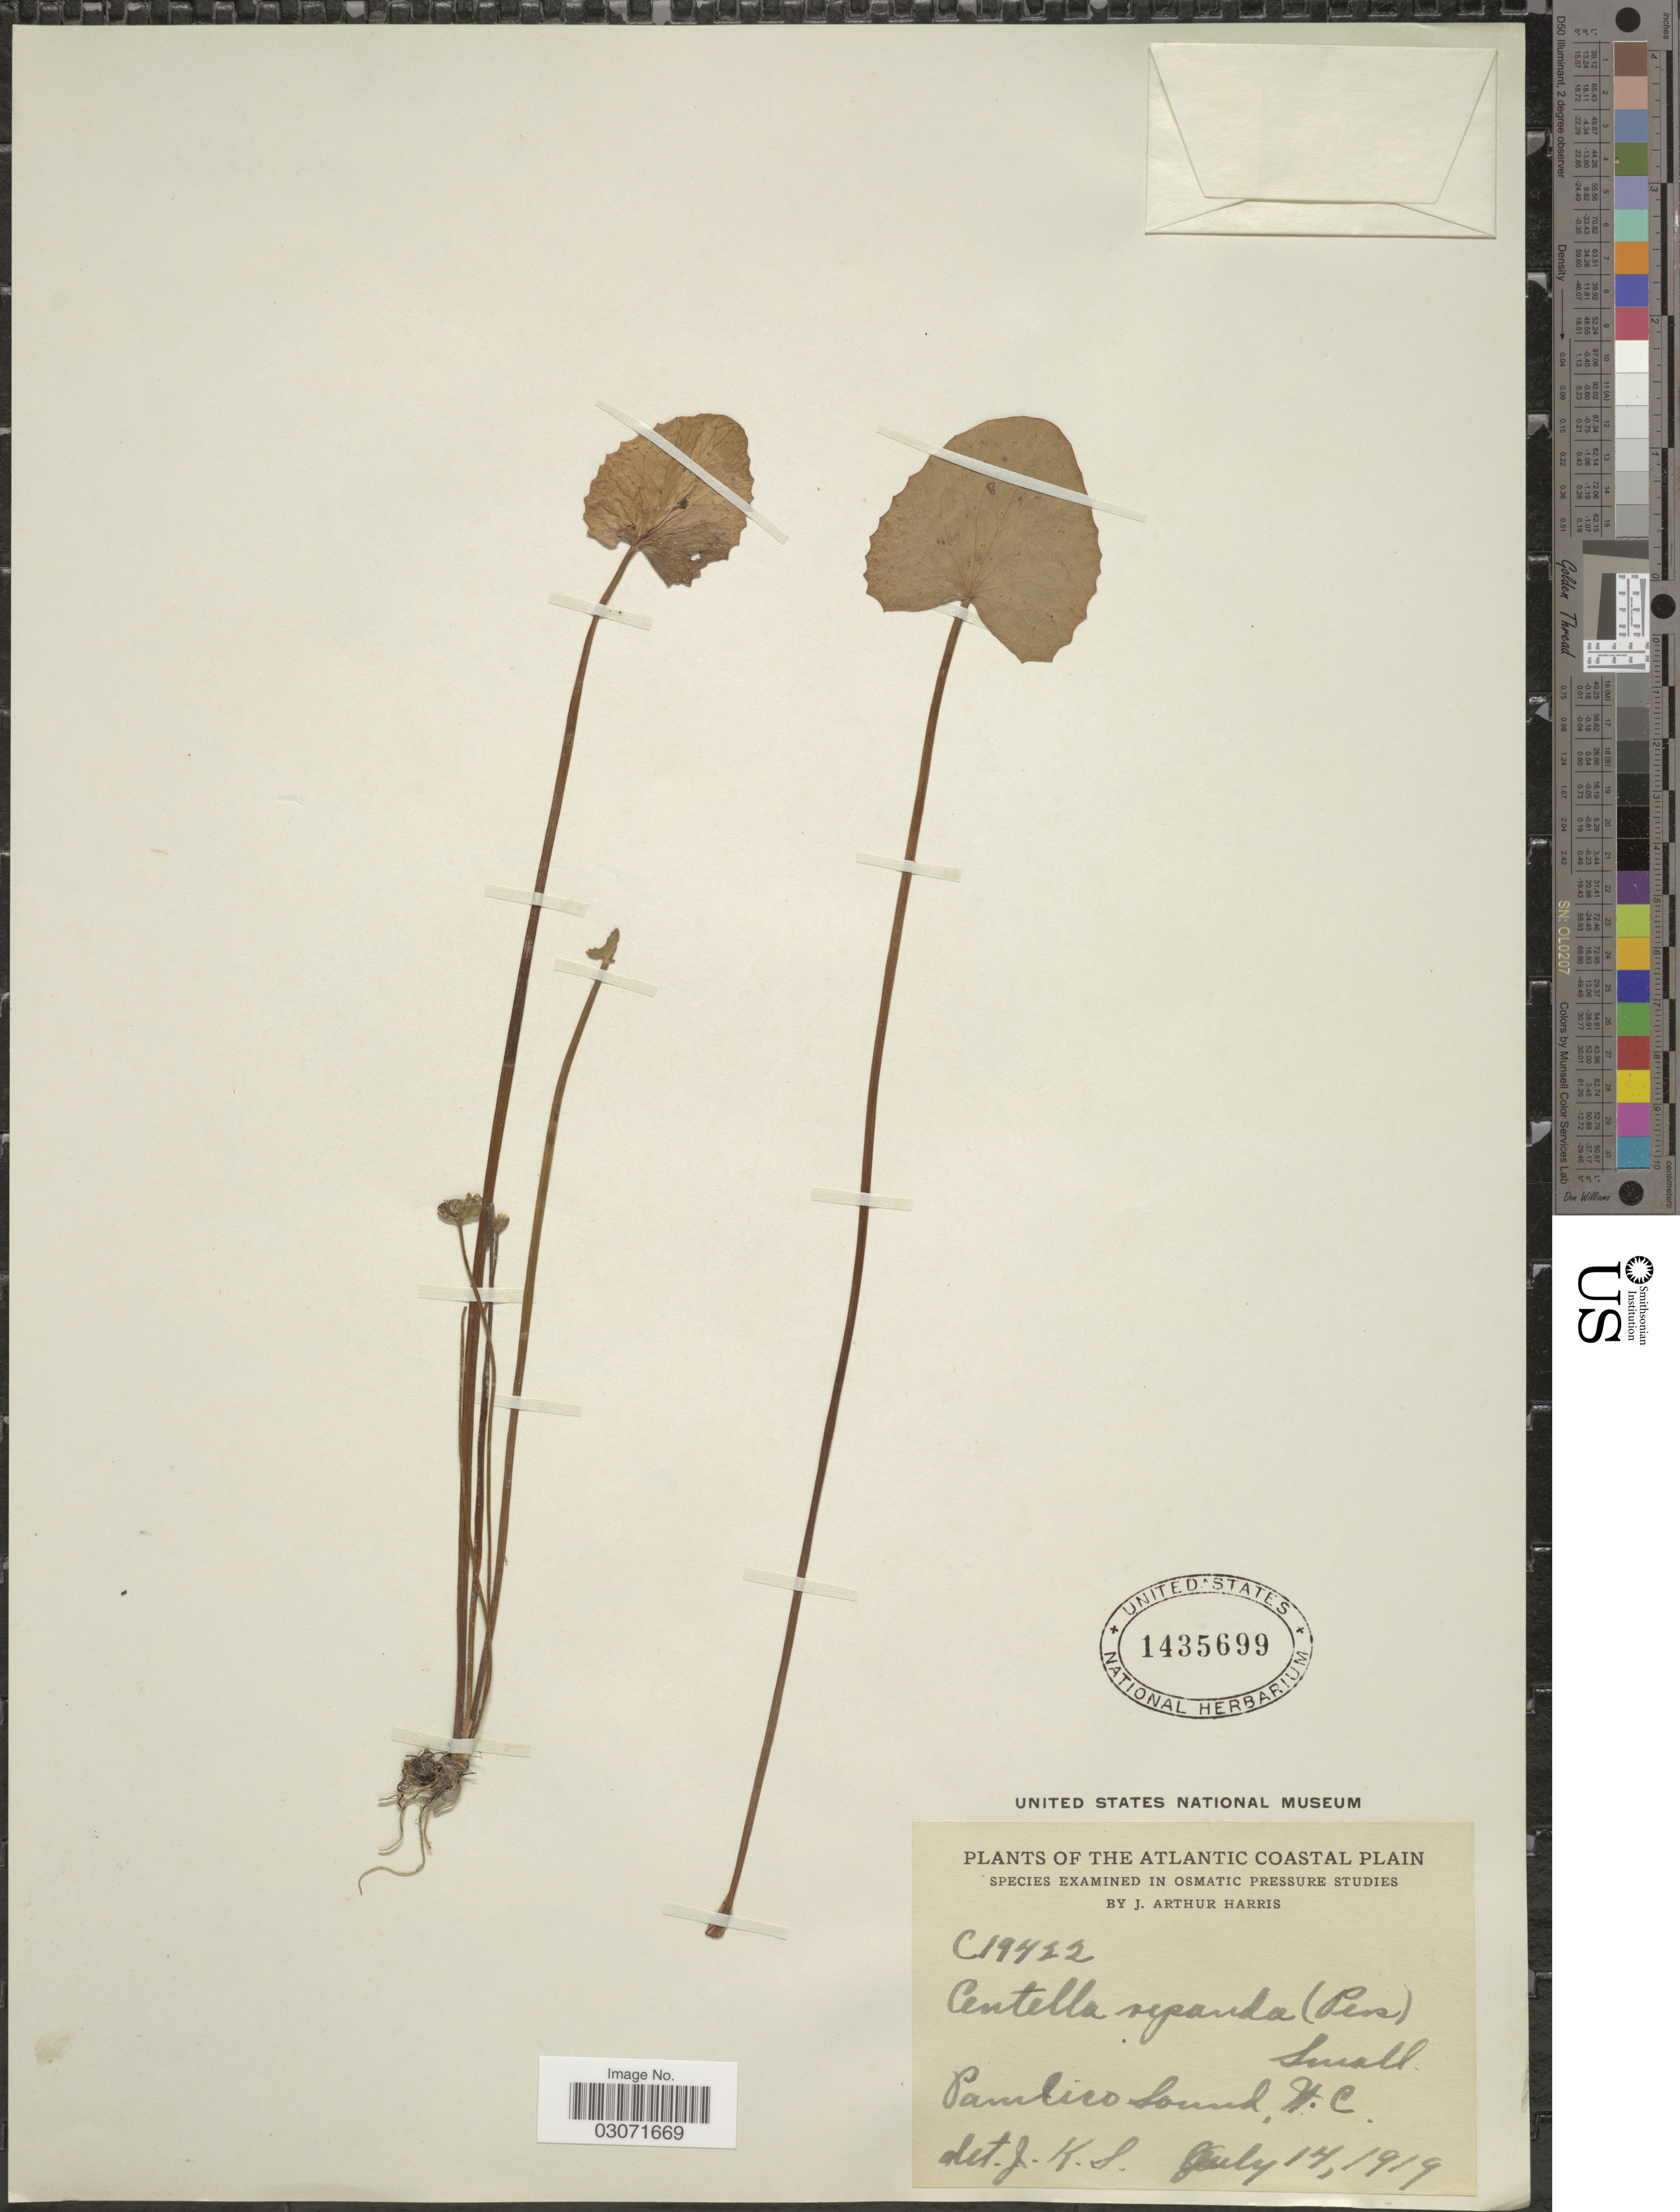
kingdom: Plantae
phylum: Tracheophyta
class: Magnoliopsida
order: Apiales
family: Apiaceae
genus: Centella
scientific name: Centella repanda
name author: (Pers.) Small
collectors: J. A. Harris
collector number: C19422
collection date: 1919-07-14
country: United States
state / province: North Carolina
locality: The Atlantic Coastal Plain. Pamlico Sound, N. C.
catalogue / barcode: US 1435699